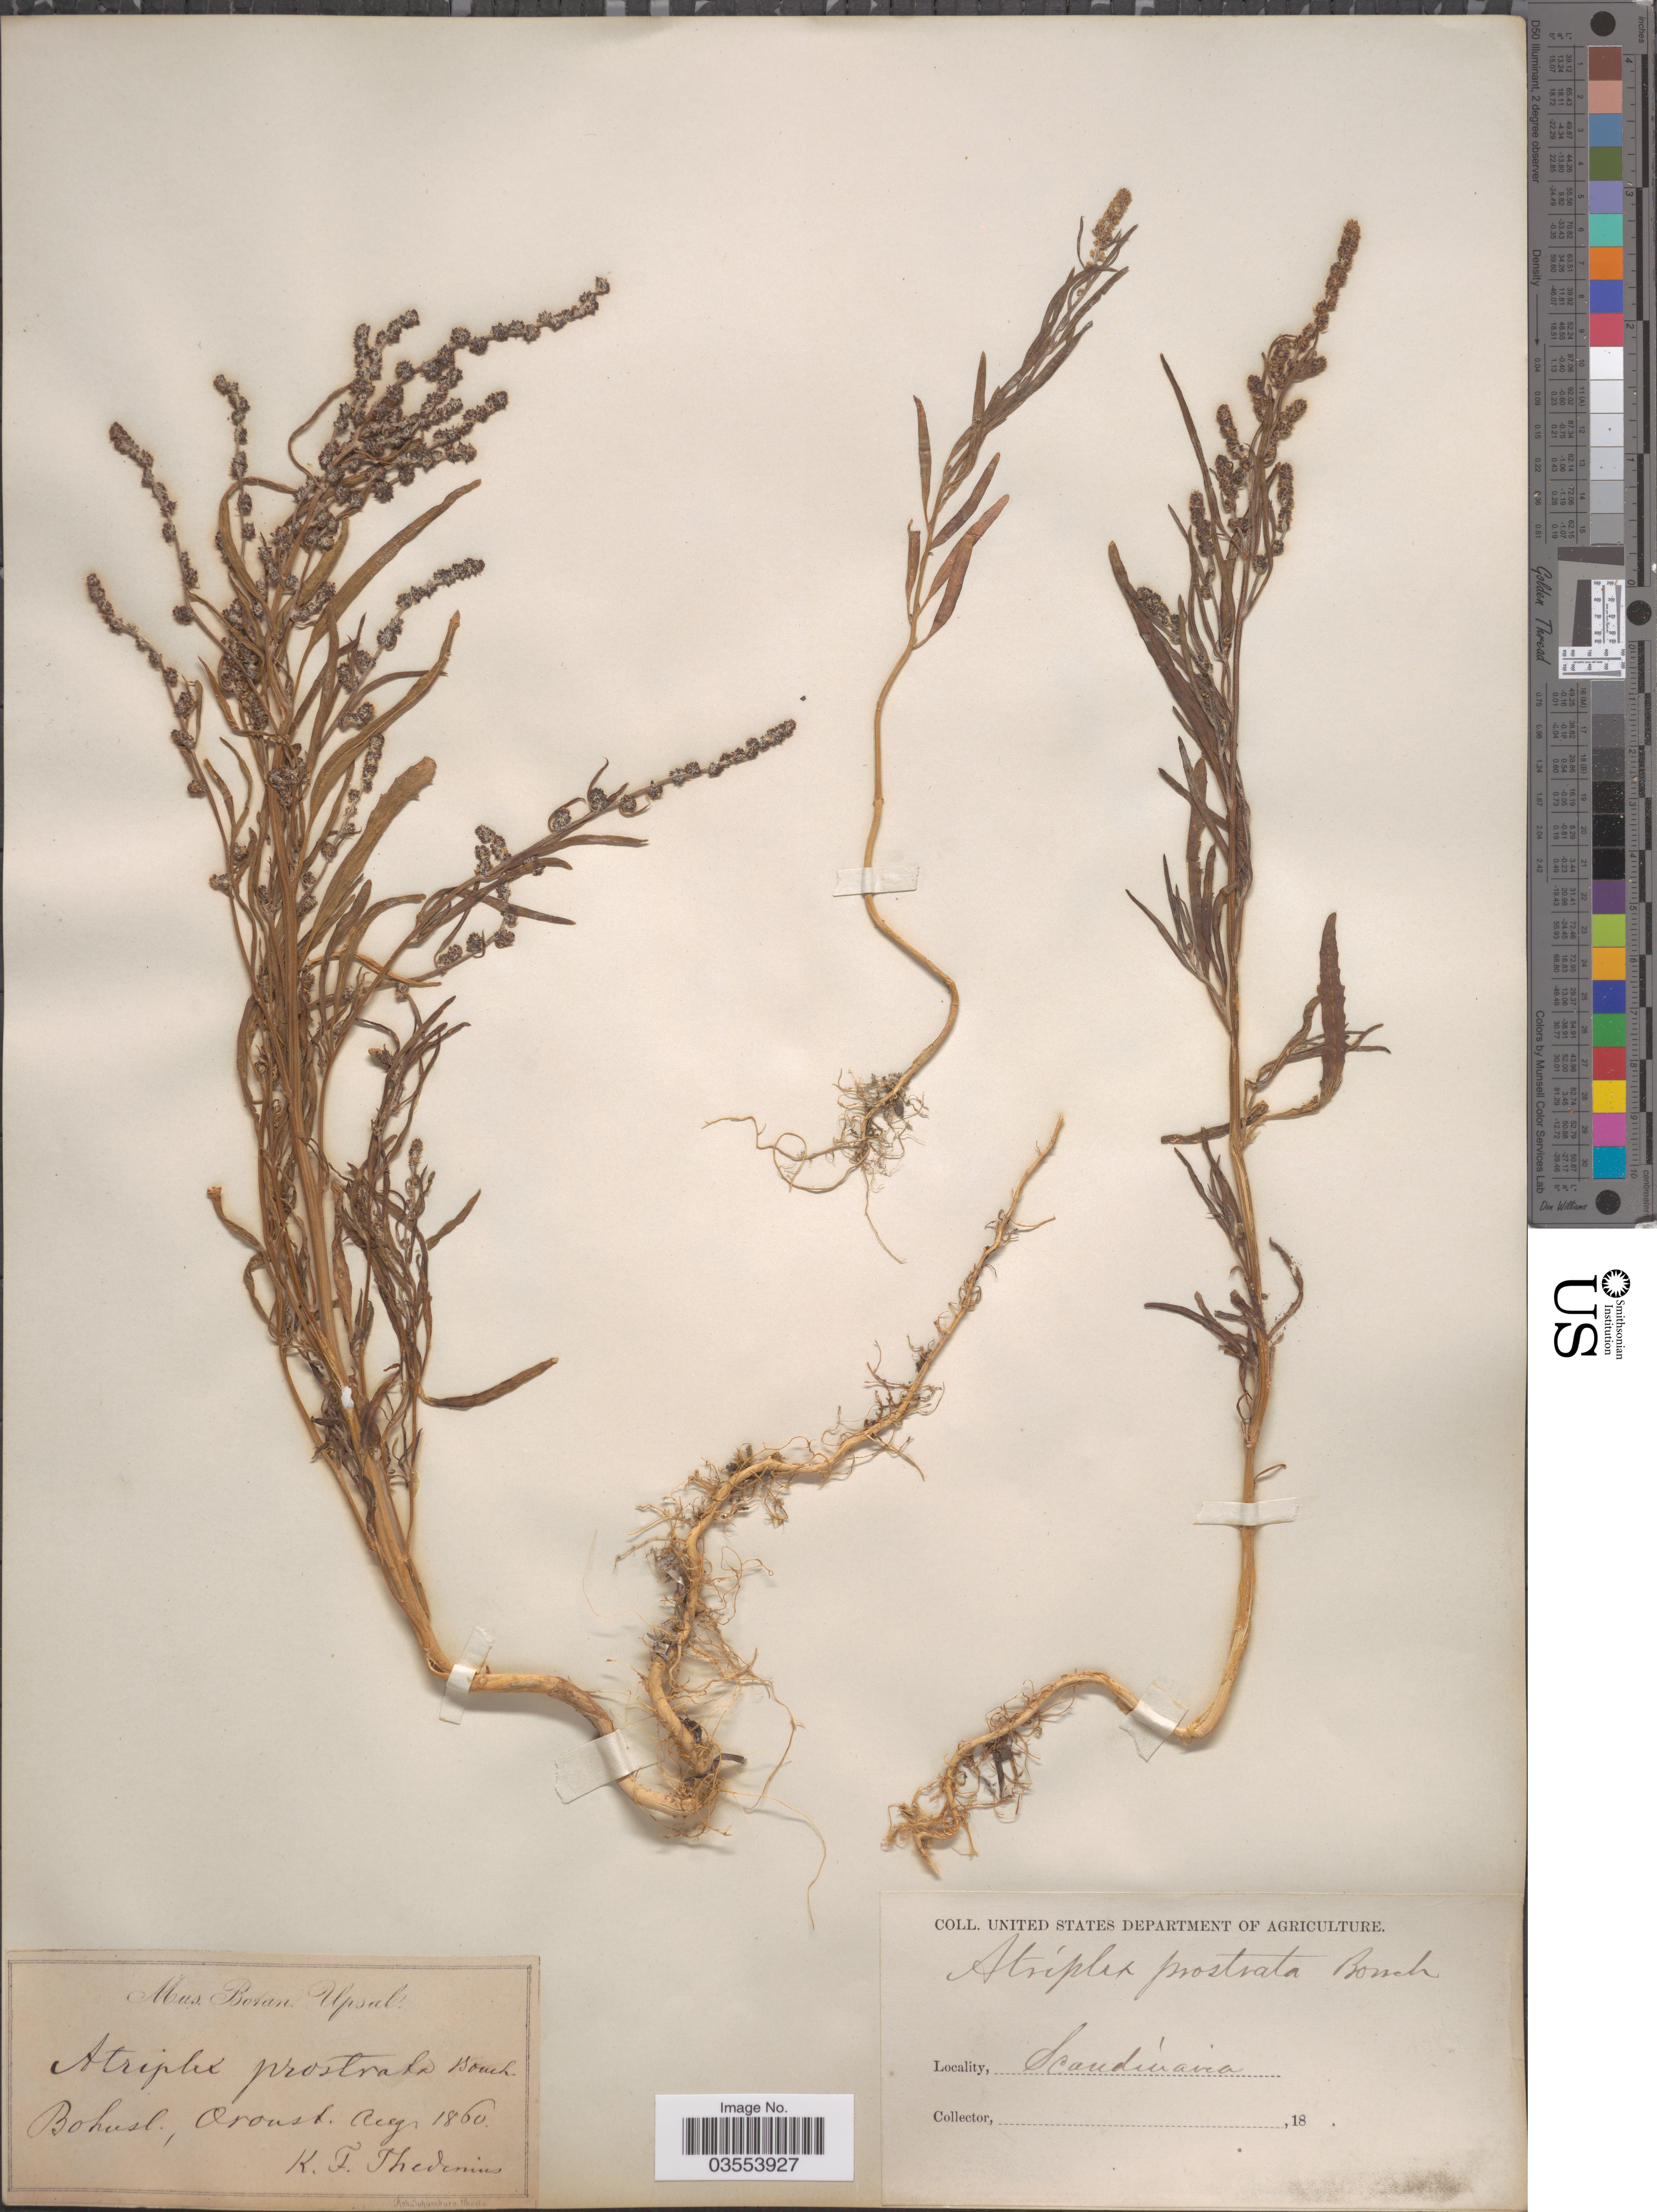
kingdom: Plantae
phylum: Tracheophyta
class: Magnoliopsida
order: Caryophyllales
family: Amaranthaceae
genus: Atriplex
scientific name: Atriplex prostrata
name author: Boucher ex DC.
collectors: K. Thedenius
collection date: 1860-08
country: Sweden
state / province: Västra Götaland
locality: Bohusl., Oroust. Scandinavia.